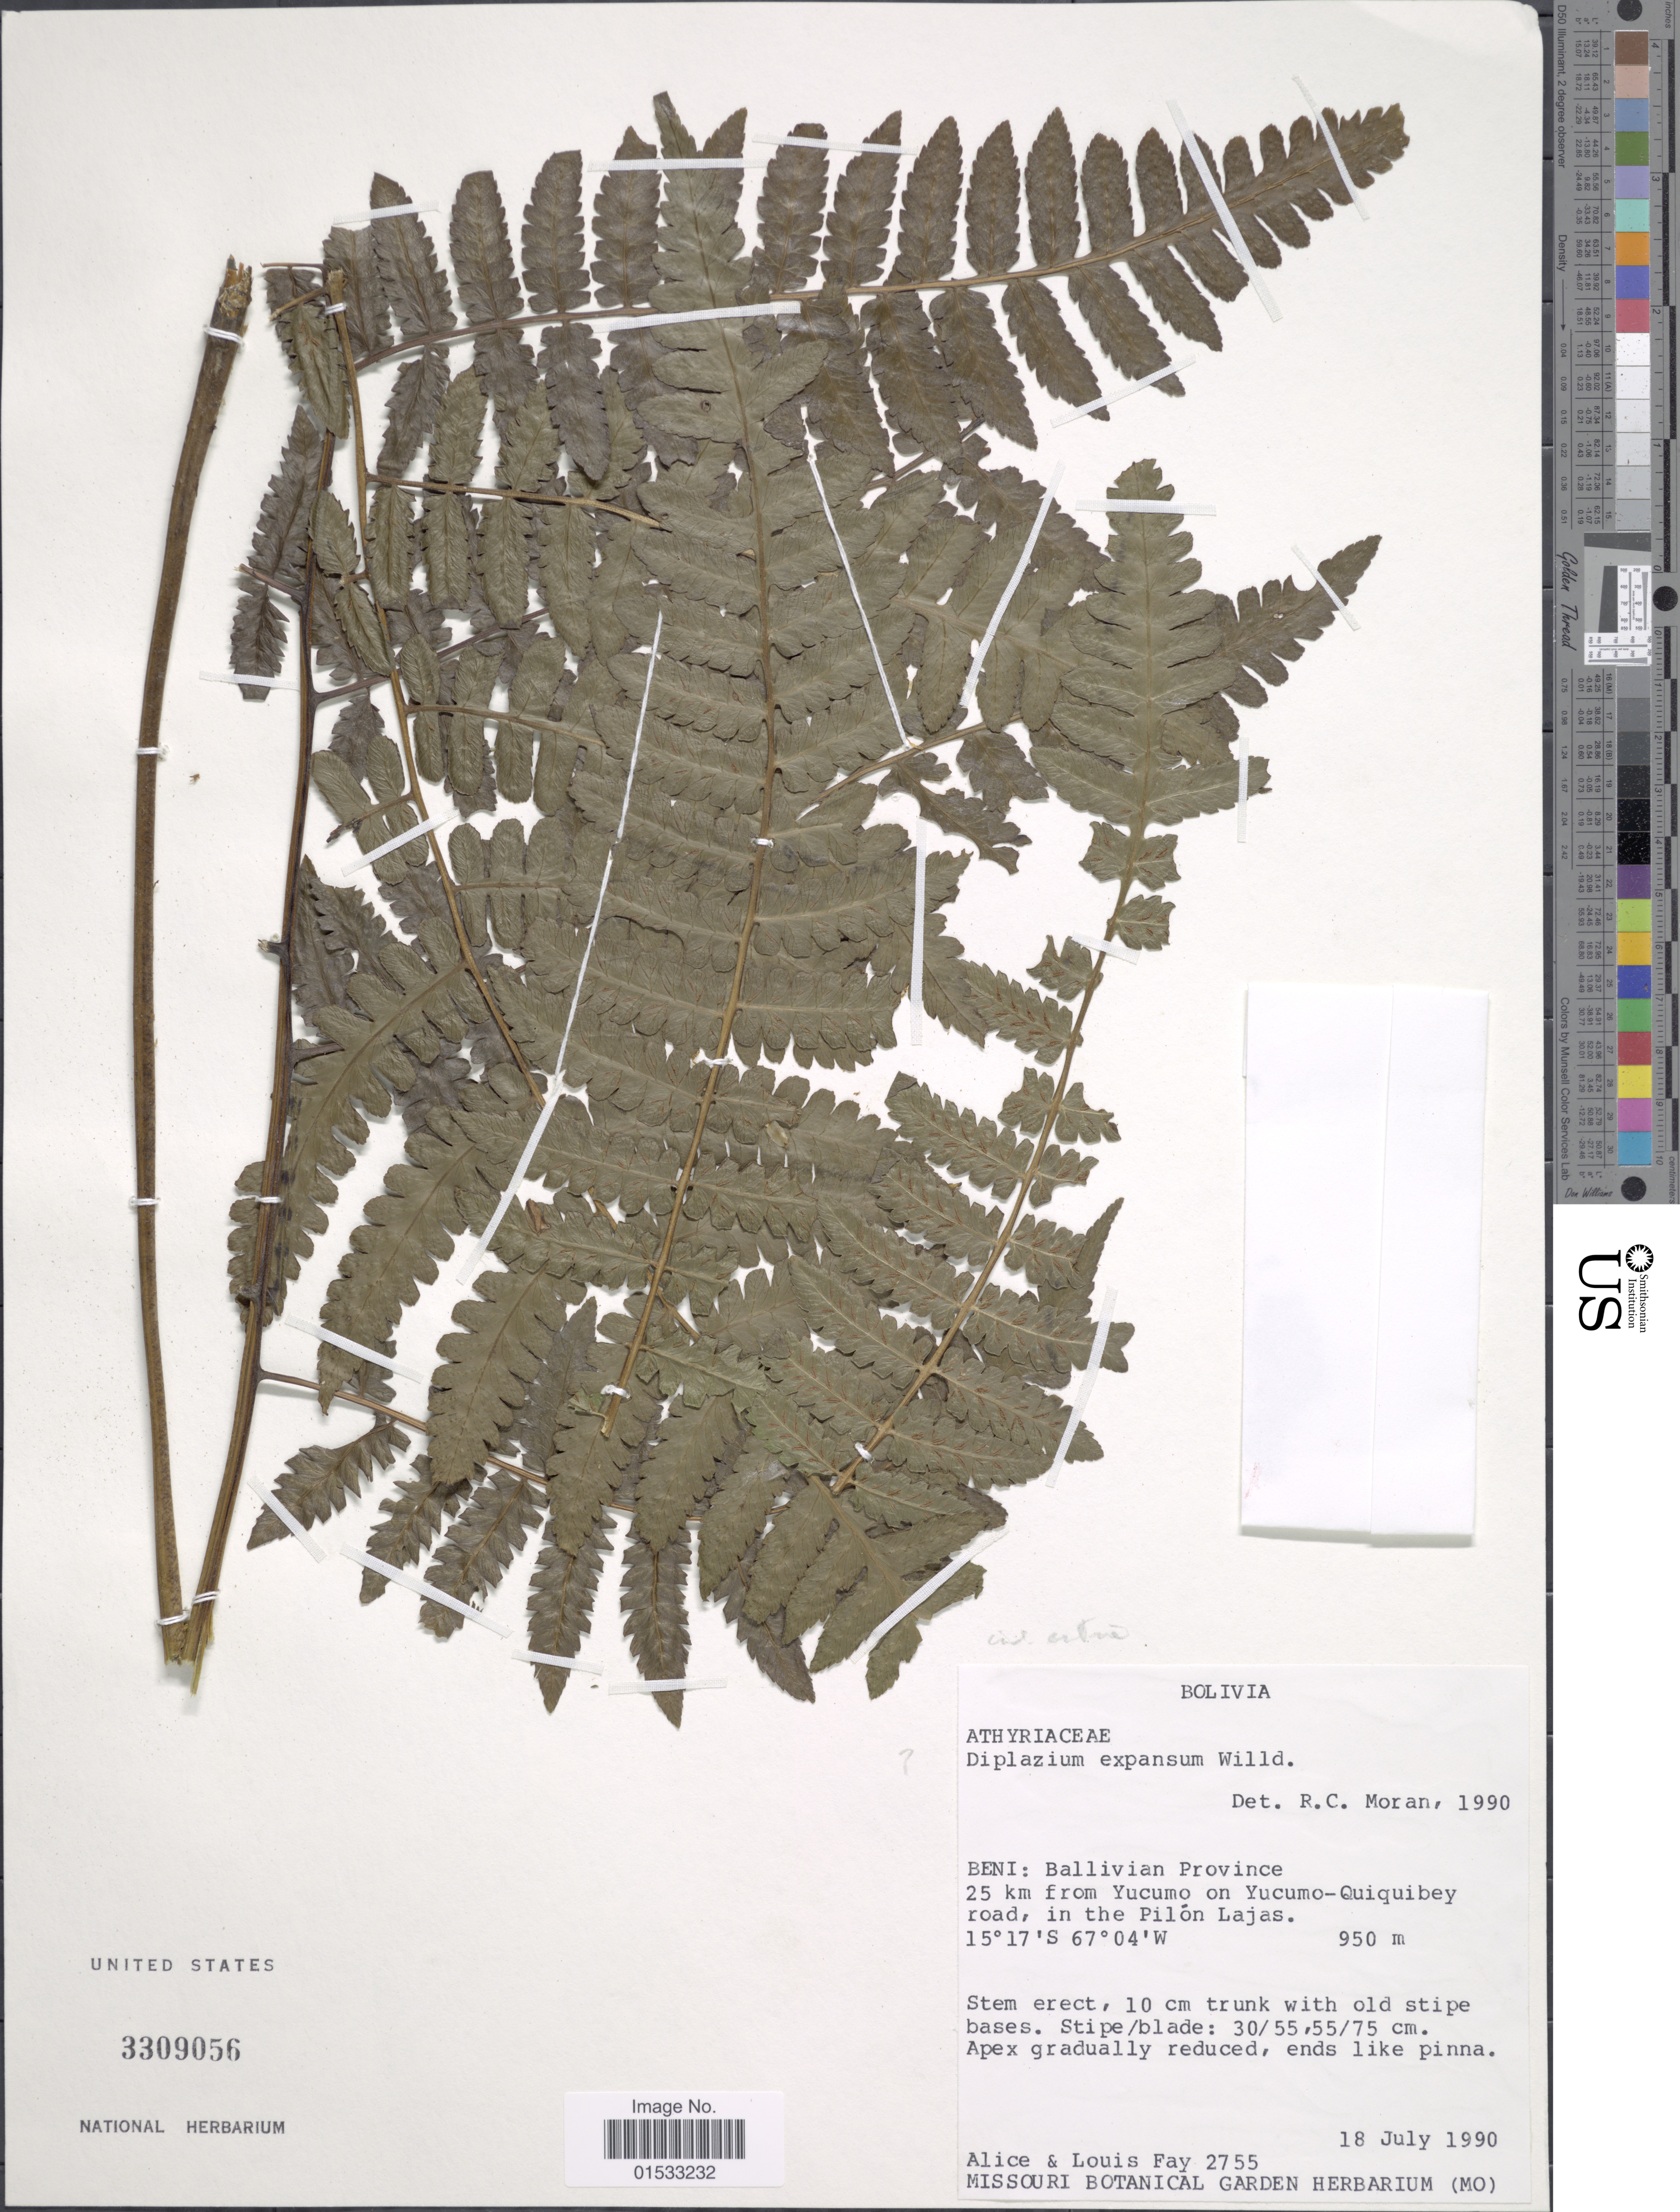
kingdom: Plantae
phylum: Tracheophyta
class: Polypodiopsida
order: Polypodiales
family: Athyriaceae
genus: Diplazium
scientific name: Diplazium sp.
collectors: A. Fay & L. Fay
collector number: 2755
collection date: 1990-07-18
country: Bolivia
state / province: Beni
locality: Ballivian Province, 25 km from Yucumo on Yucumo- Quiquibey road, in the Pilón Lajas.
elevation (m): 950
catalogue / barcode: US 3309056